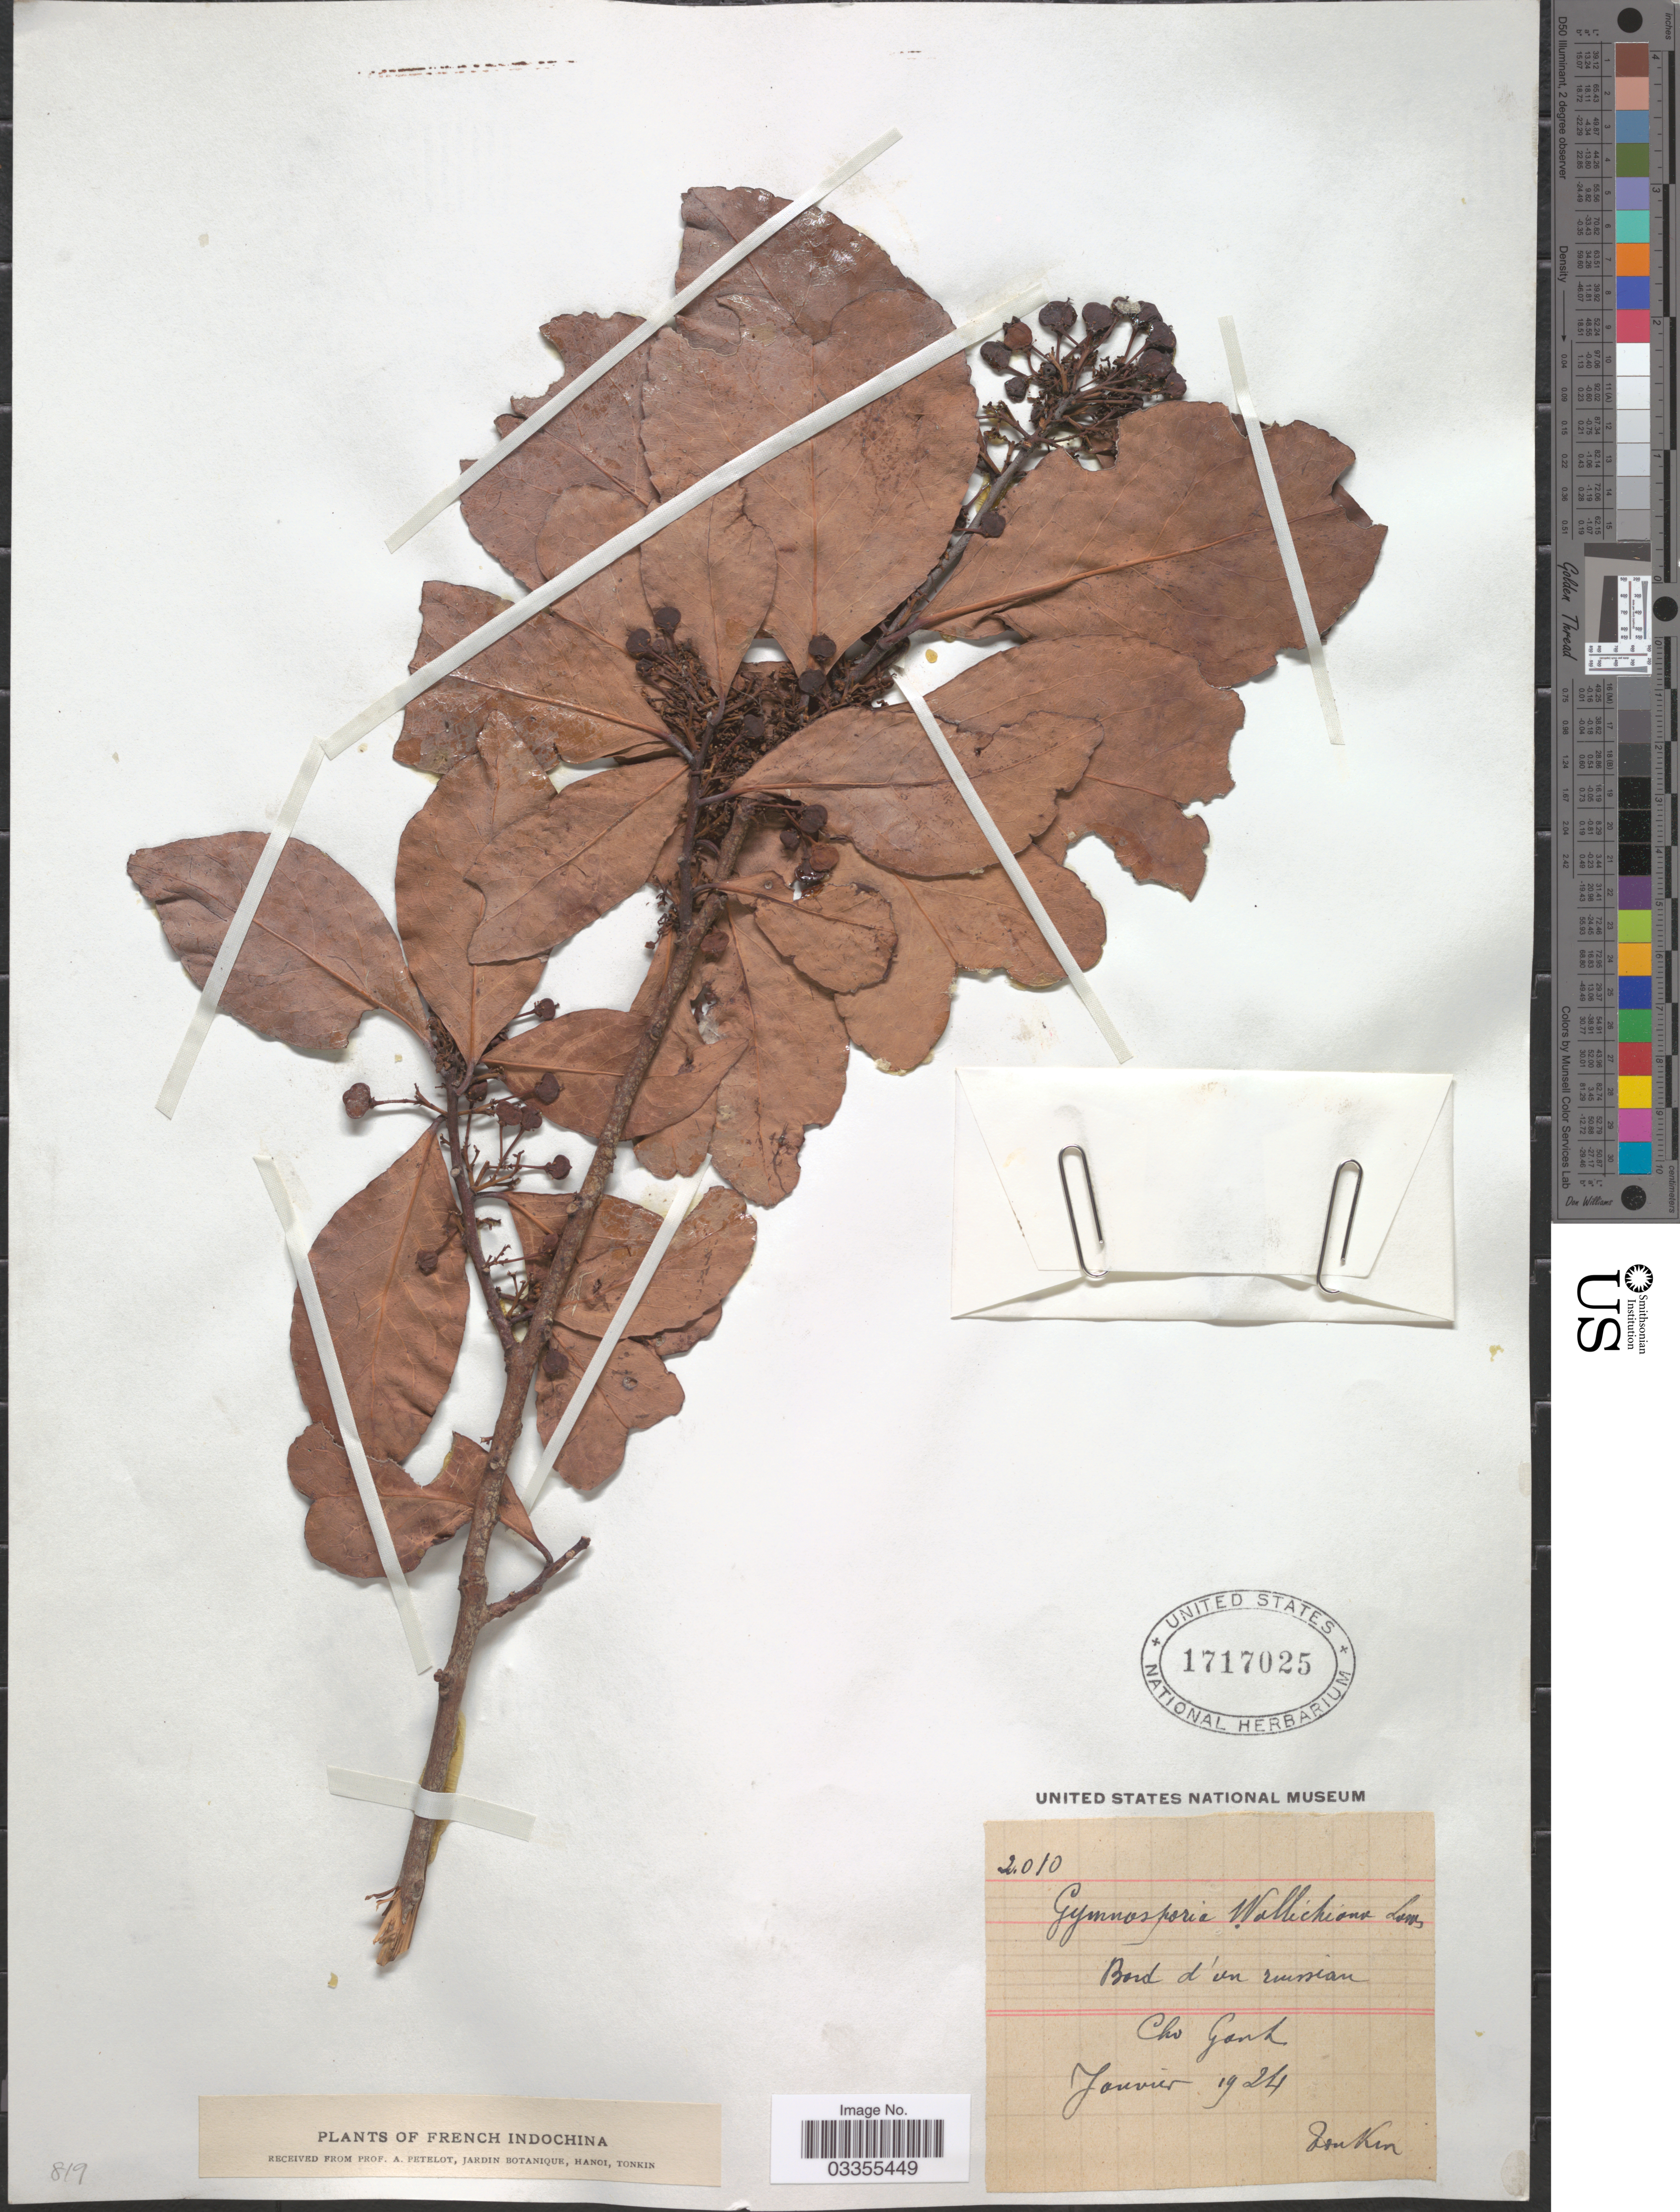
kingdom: Plantae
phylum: Tracheophyta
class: Magnoliopsida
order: Celastrales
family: Celastraceae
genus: Gymnosporia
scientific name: Gymnosporia wallichiana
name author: M.A. Lawson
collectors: A. Petelot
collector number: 2010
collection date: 1924-01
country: Vietnam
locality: French Indochina. Cho Ganh.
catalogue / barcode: US 1717025